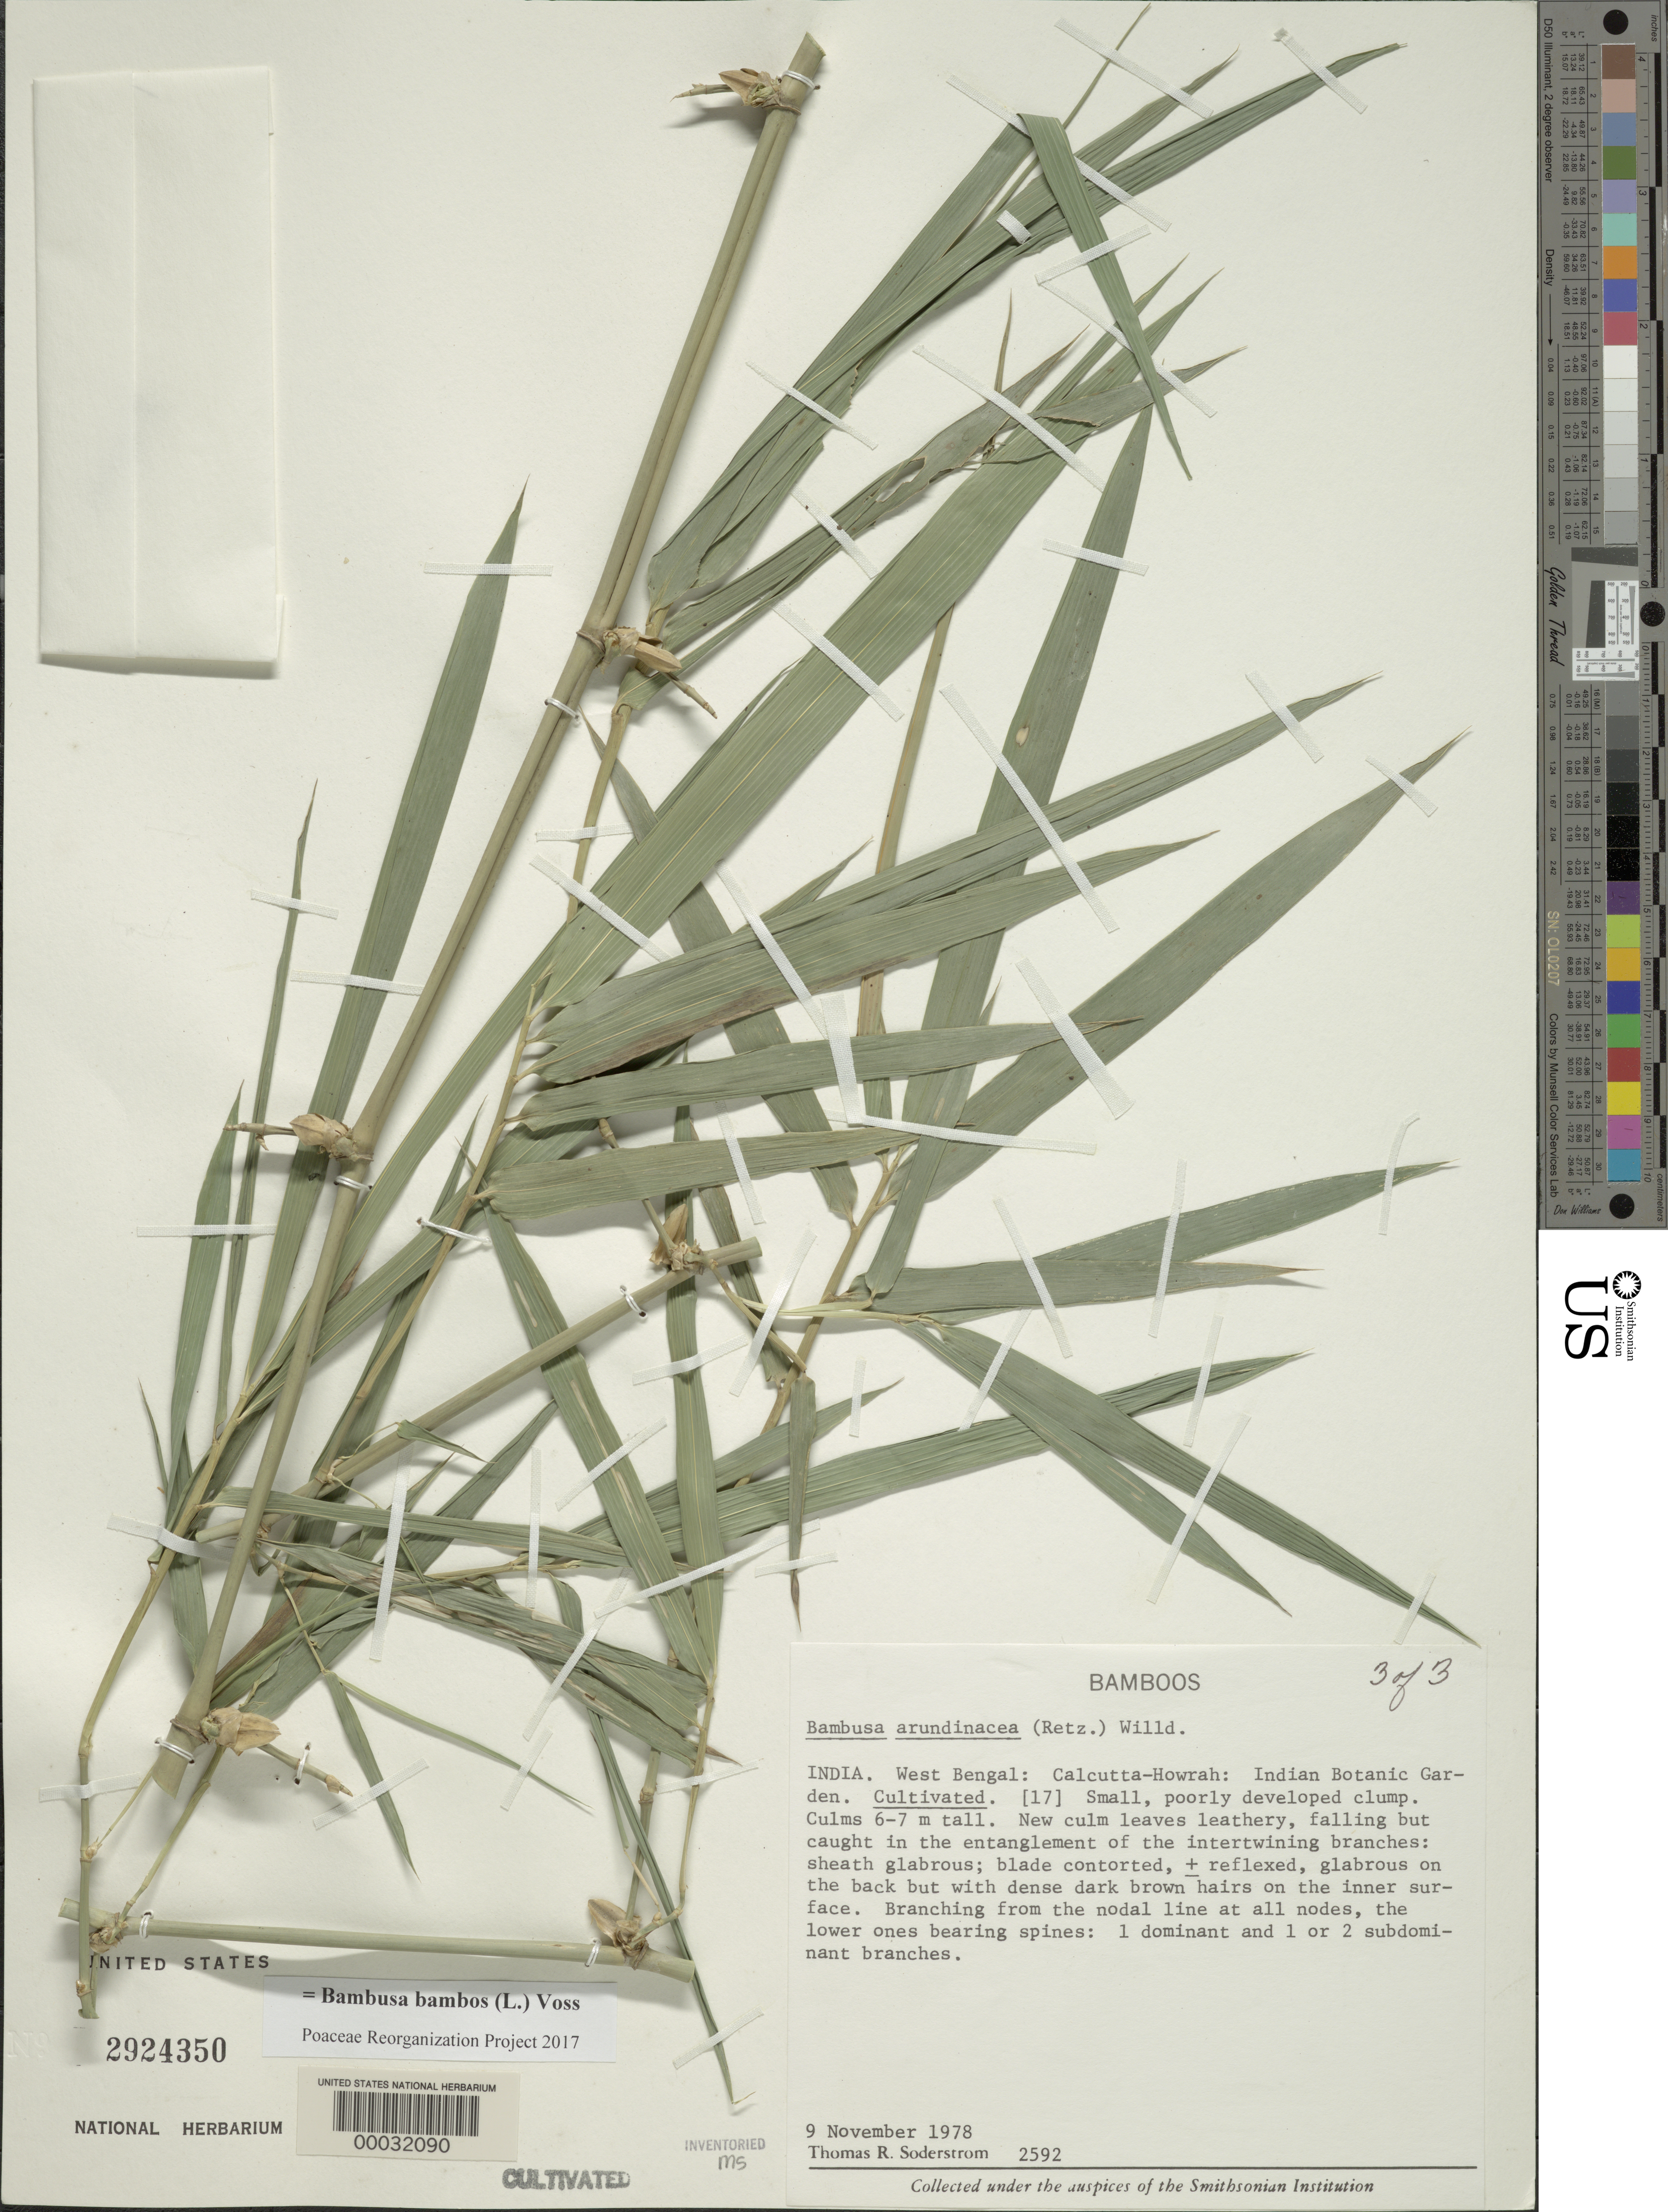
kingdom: Plantae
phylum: Tracheophyta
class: Liliopsida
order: Poales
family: Poaceae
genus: Bambusa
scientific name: Bambusa bambos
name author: (L.) Voss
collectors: T. R. Soderstrom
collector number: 2592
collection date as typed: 09 Nov 1978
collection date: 1978-11-09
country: India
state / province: West Bengal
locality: Calcutta, howrah, indian botanical garden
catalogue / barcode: US 2924350